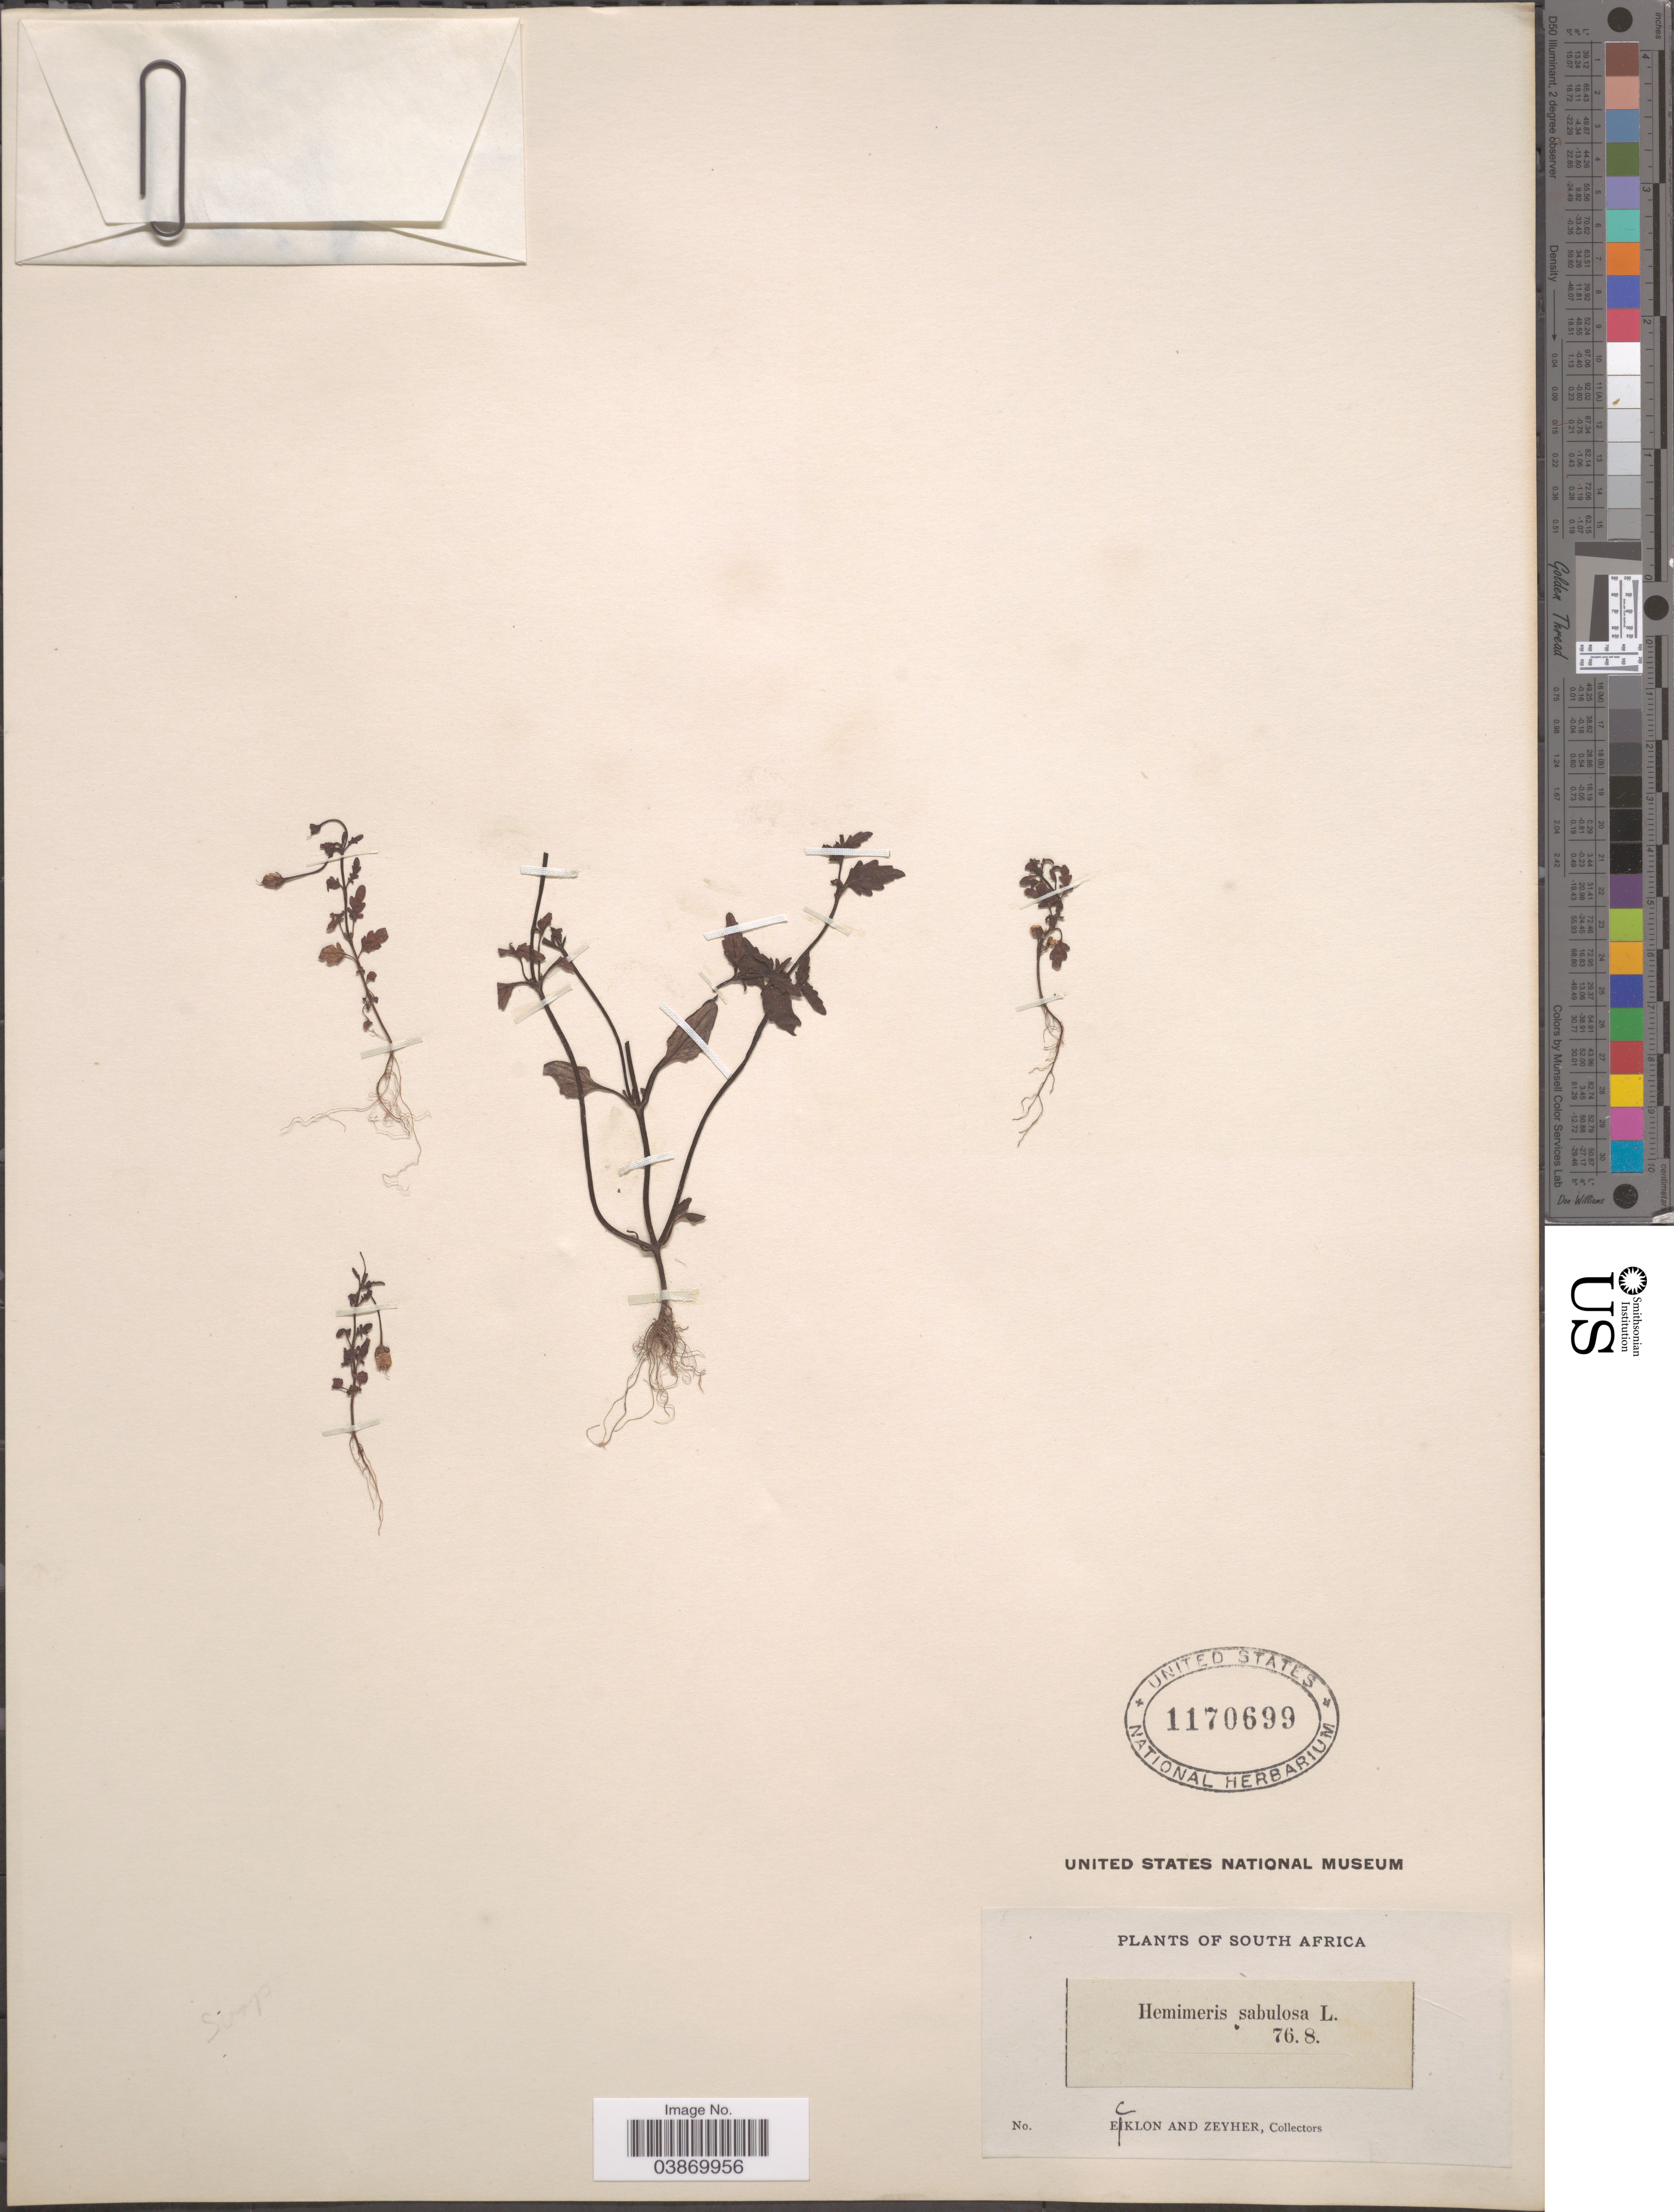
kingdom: Plantae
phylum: Tracheophyta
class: Magnoliopsida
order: Lamiales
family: Scrophulariaceae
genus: Hemimeris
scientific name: Hemimeris sabulosa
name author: L. f.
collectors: -. Ecklon & -. Zeyher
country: South Africa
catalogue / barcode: US 1170699